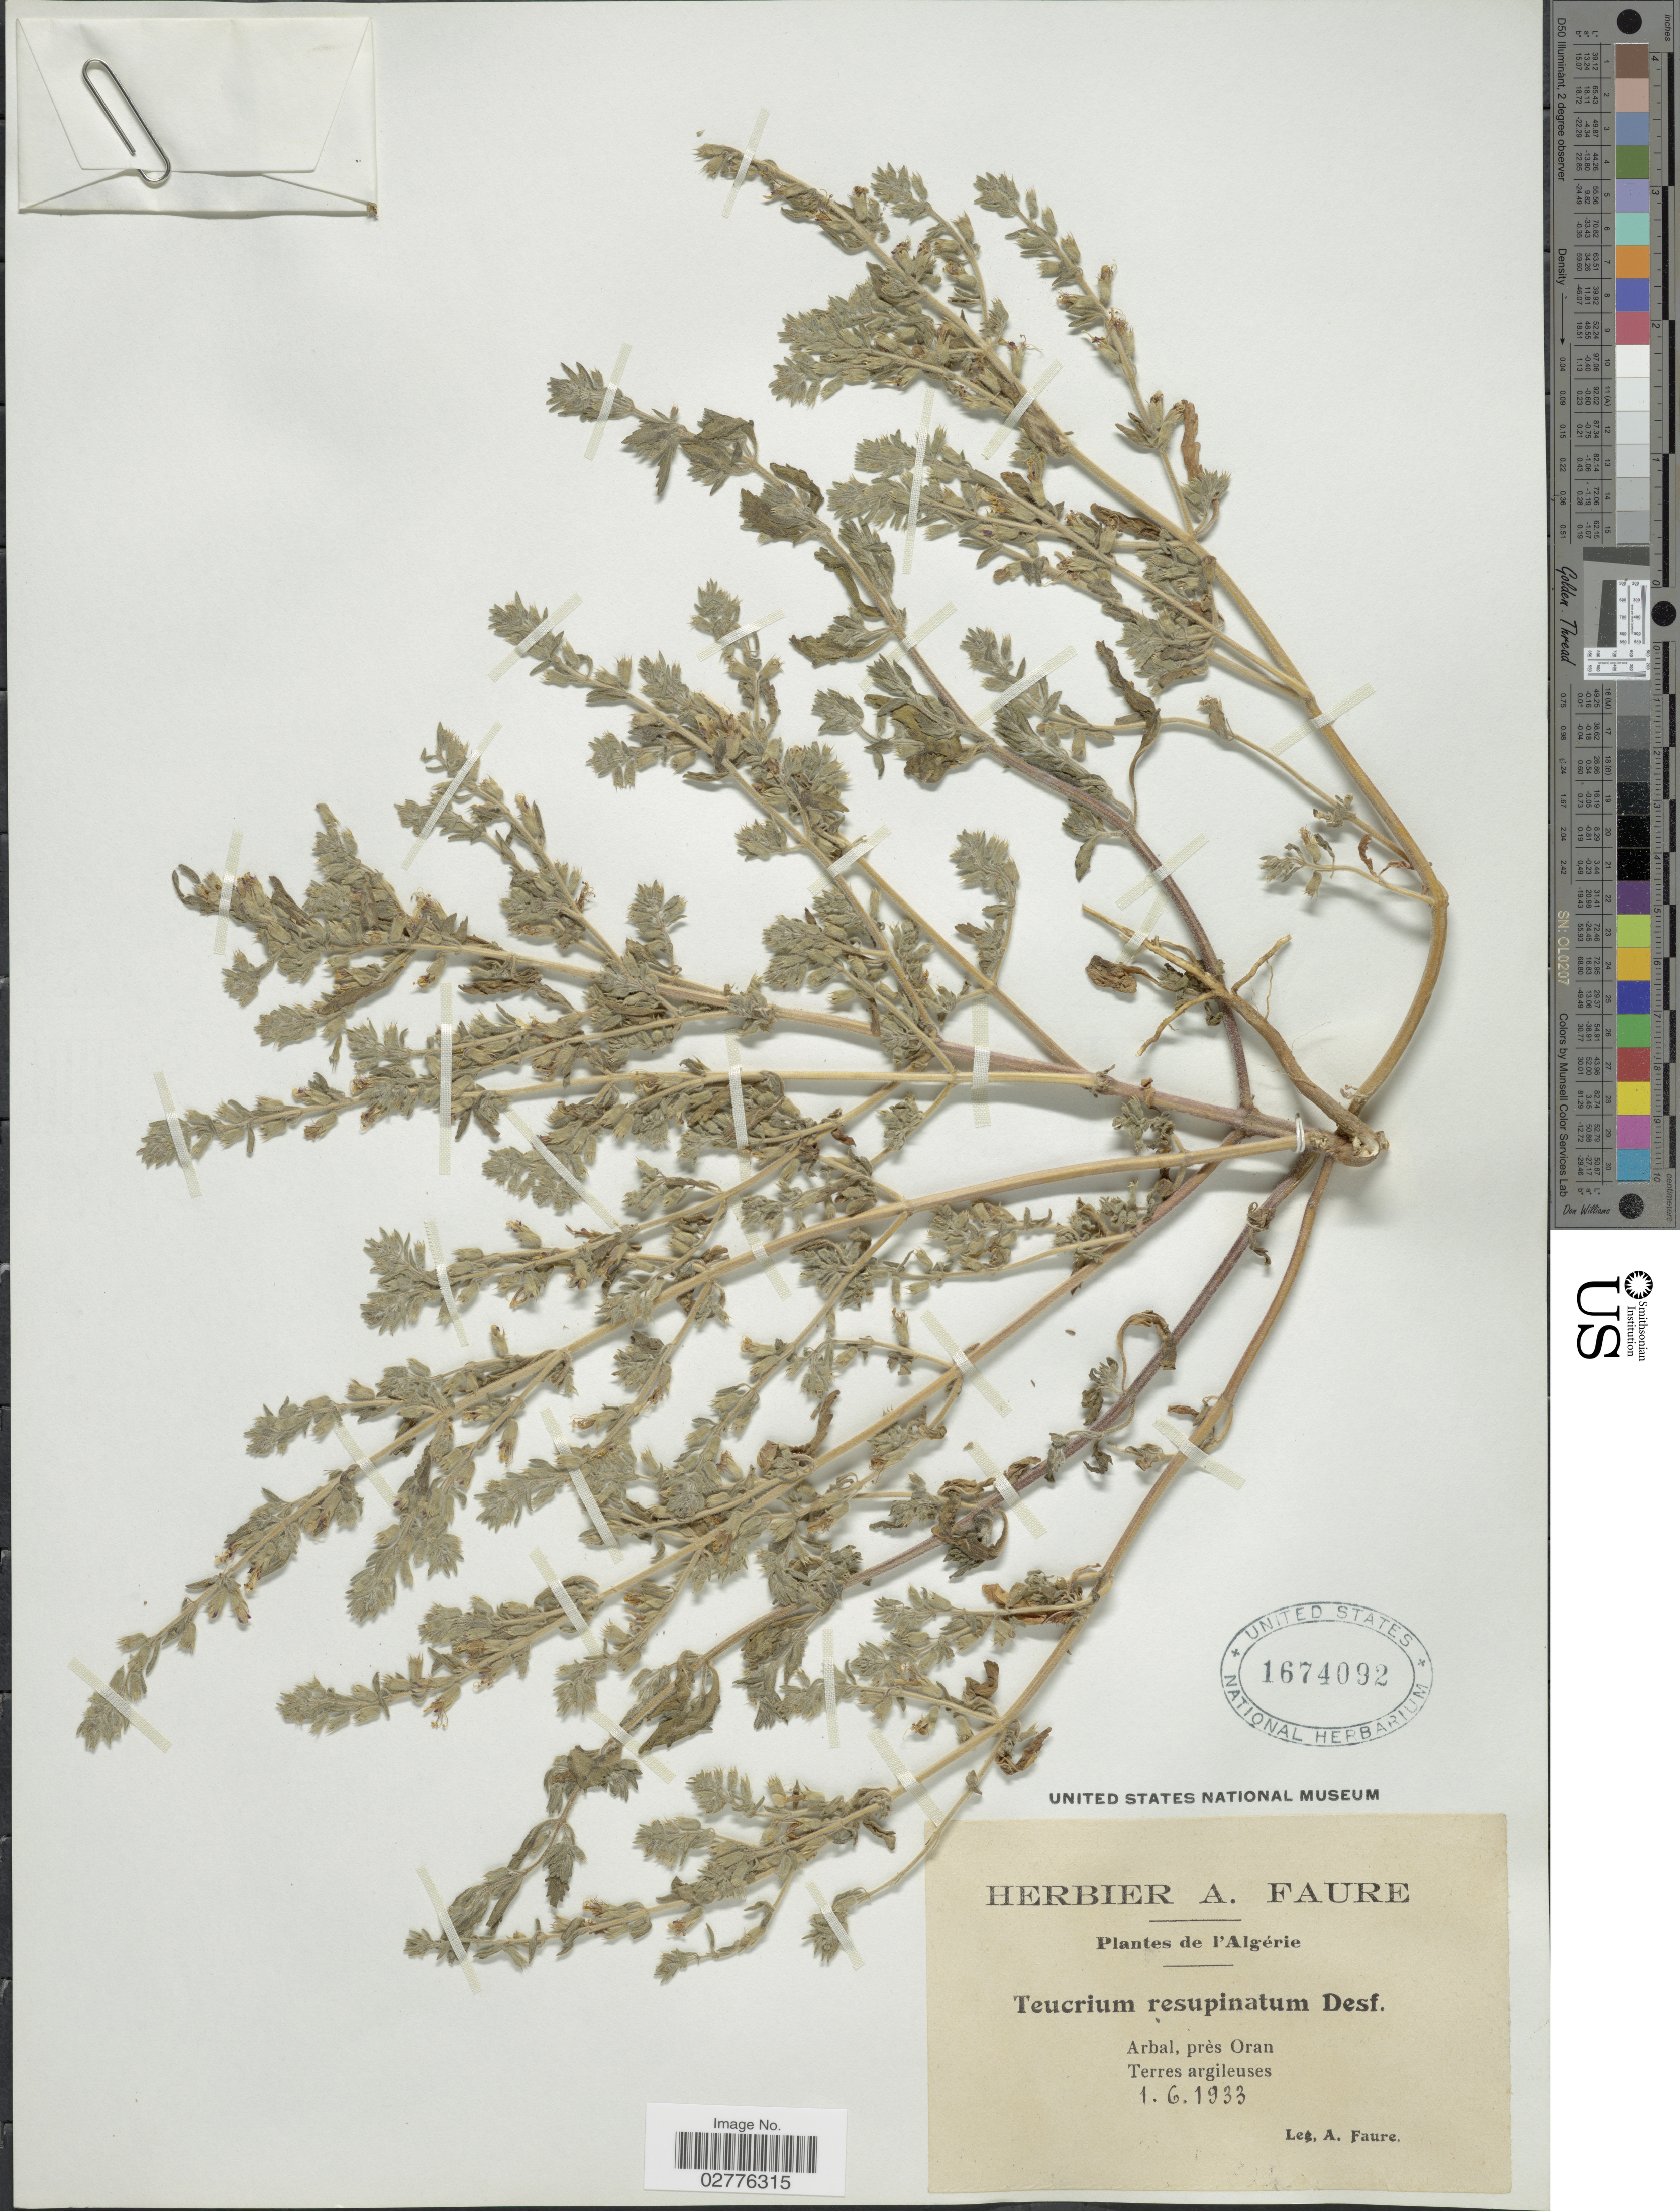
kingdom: Plantae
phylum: Tracheophyta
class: Magnoliopsida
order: Lamiales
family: Lamiaceae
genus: Teucrium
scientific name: Teucrium resupinatum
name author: Desf.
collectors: A. Faure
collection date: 1933-06-01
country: Algeria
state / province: Oran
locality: Arbal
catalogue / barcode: US 1674092